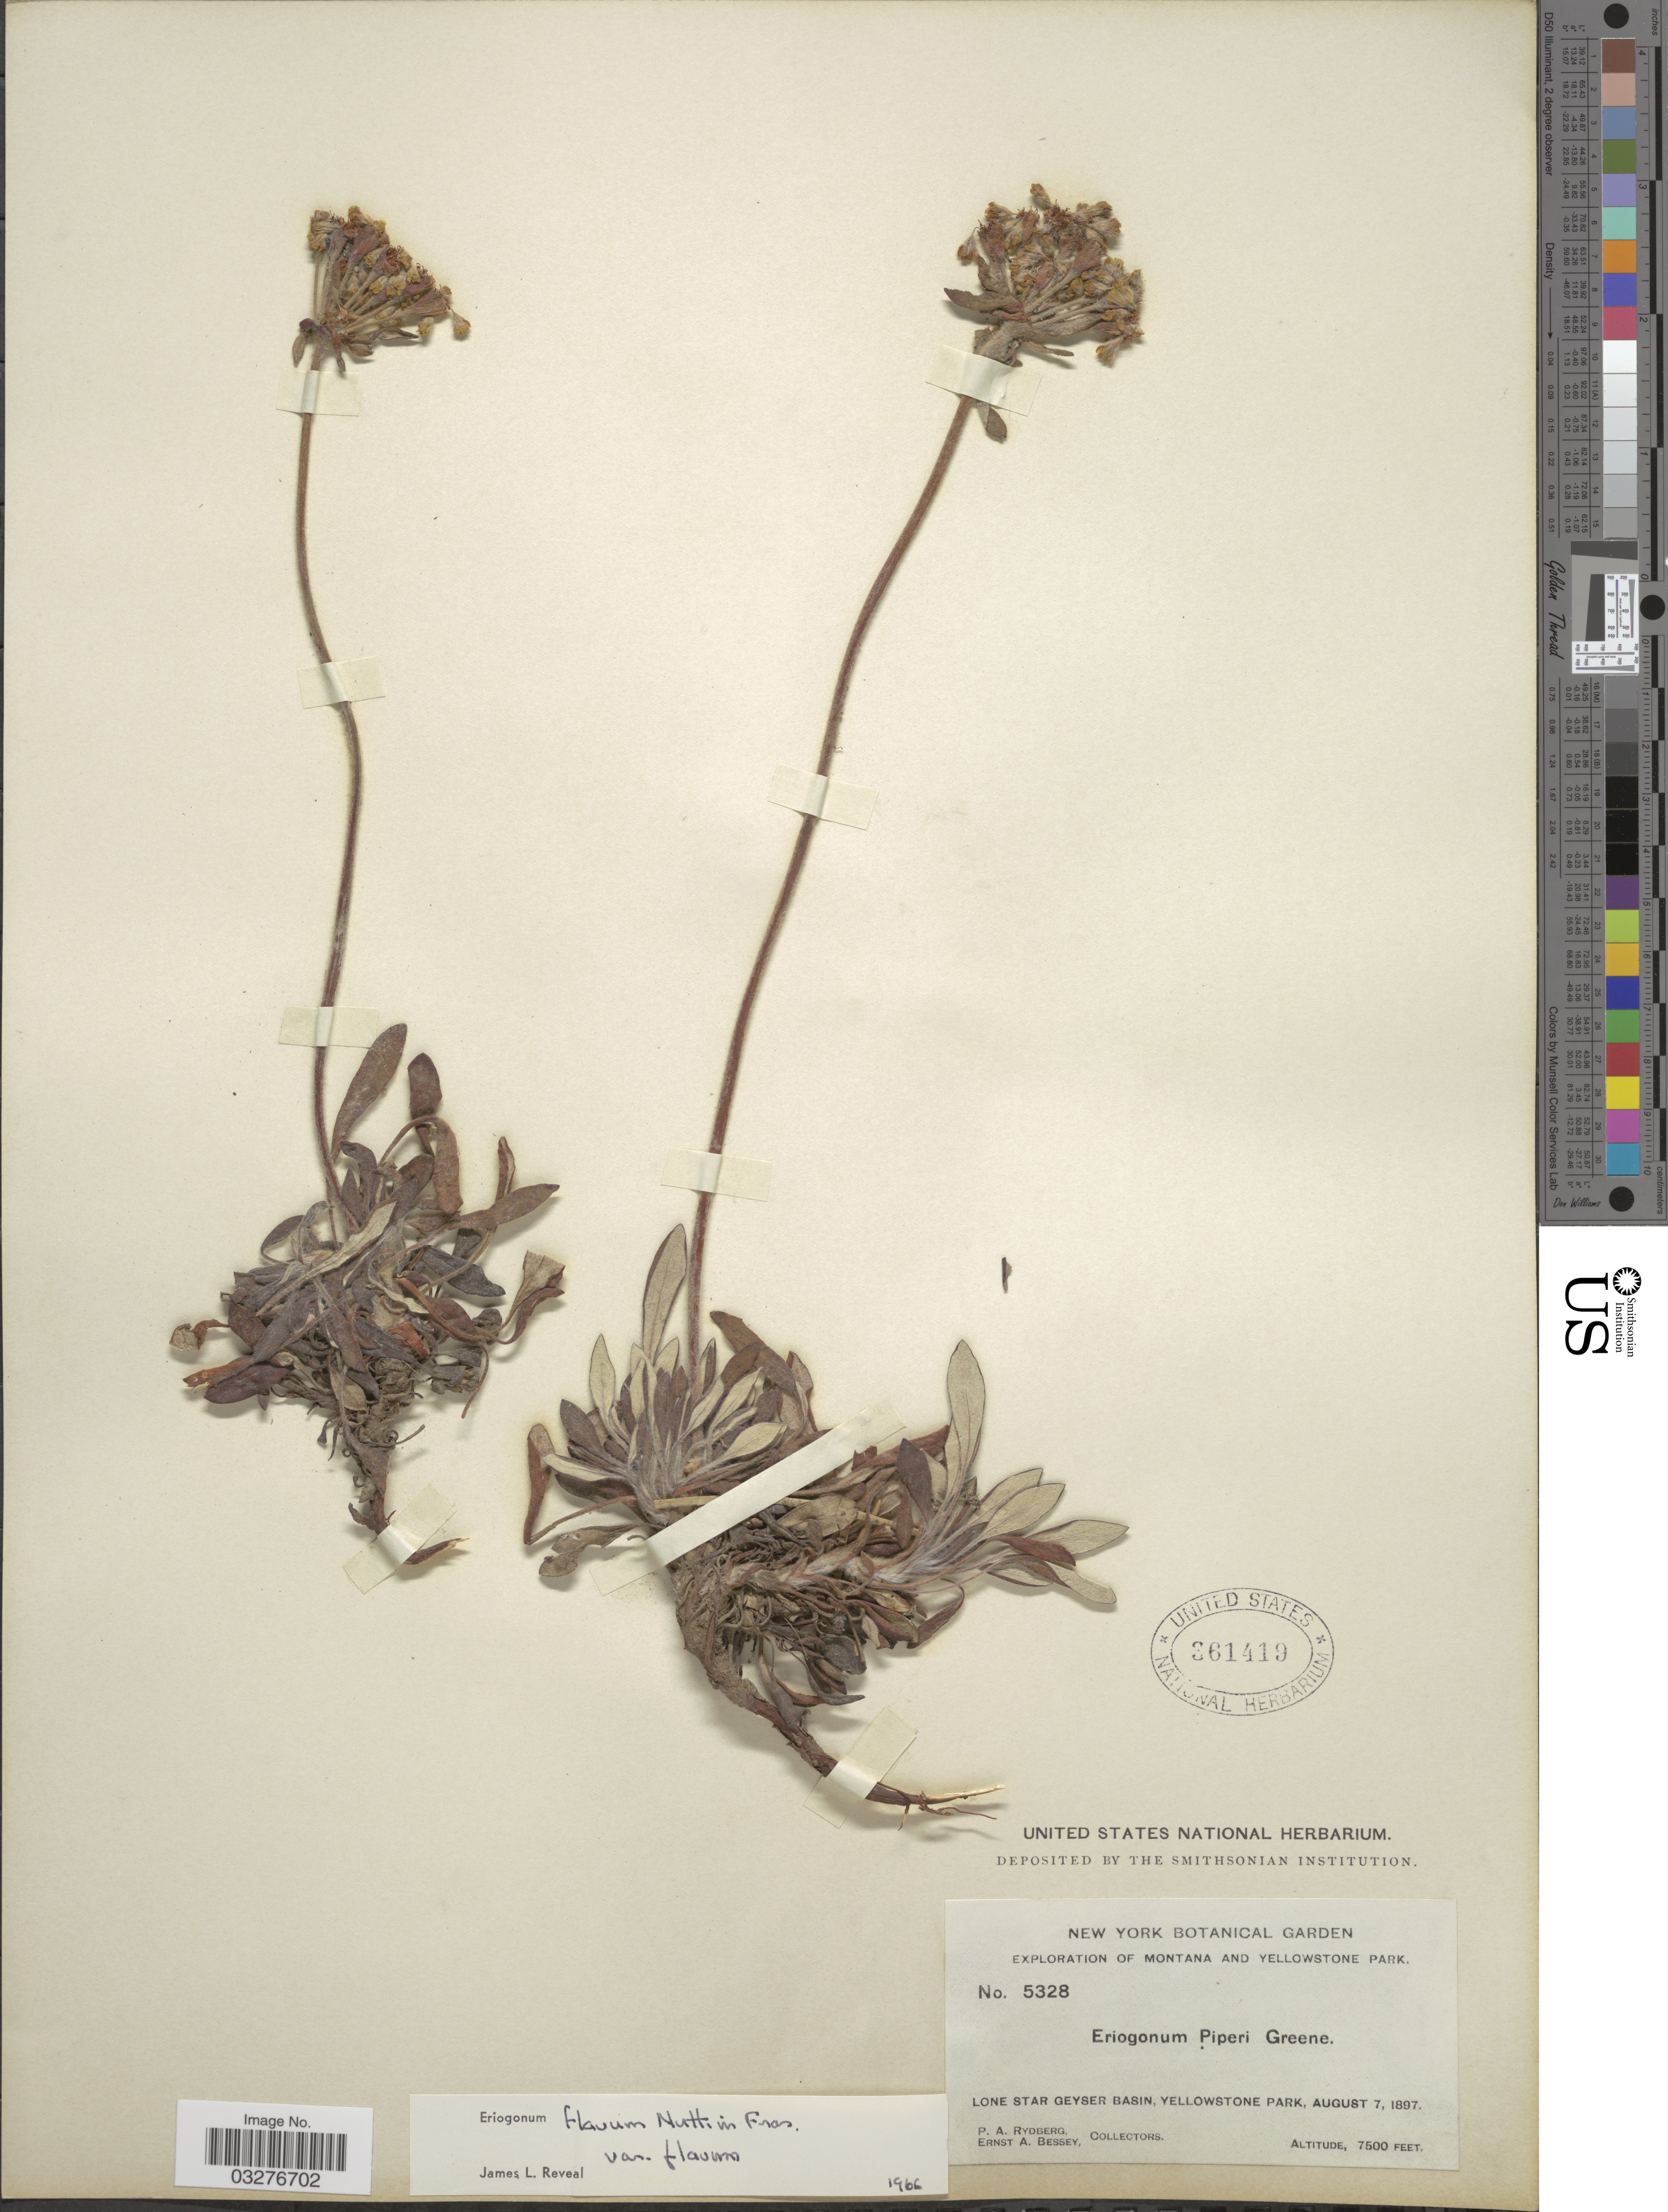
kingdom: Plantae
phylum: Tracheophyta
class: Magnoliopsida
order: Caryophyllales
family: Polygonaceae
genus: Eriogonum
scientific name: Eriogonum flavum var. piperi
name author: M.E. Jones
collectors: P. A. Rydberg & E. A. Bessey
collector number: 5328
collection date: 1897-08-07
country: United States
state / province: Montana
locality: Yellowstone Park. Lone Star Geyser Basin, Yellowstone Park.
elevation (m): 2286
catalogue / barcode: US 361419